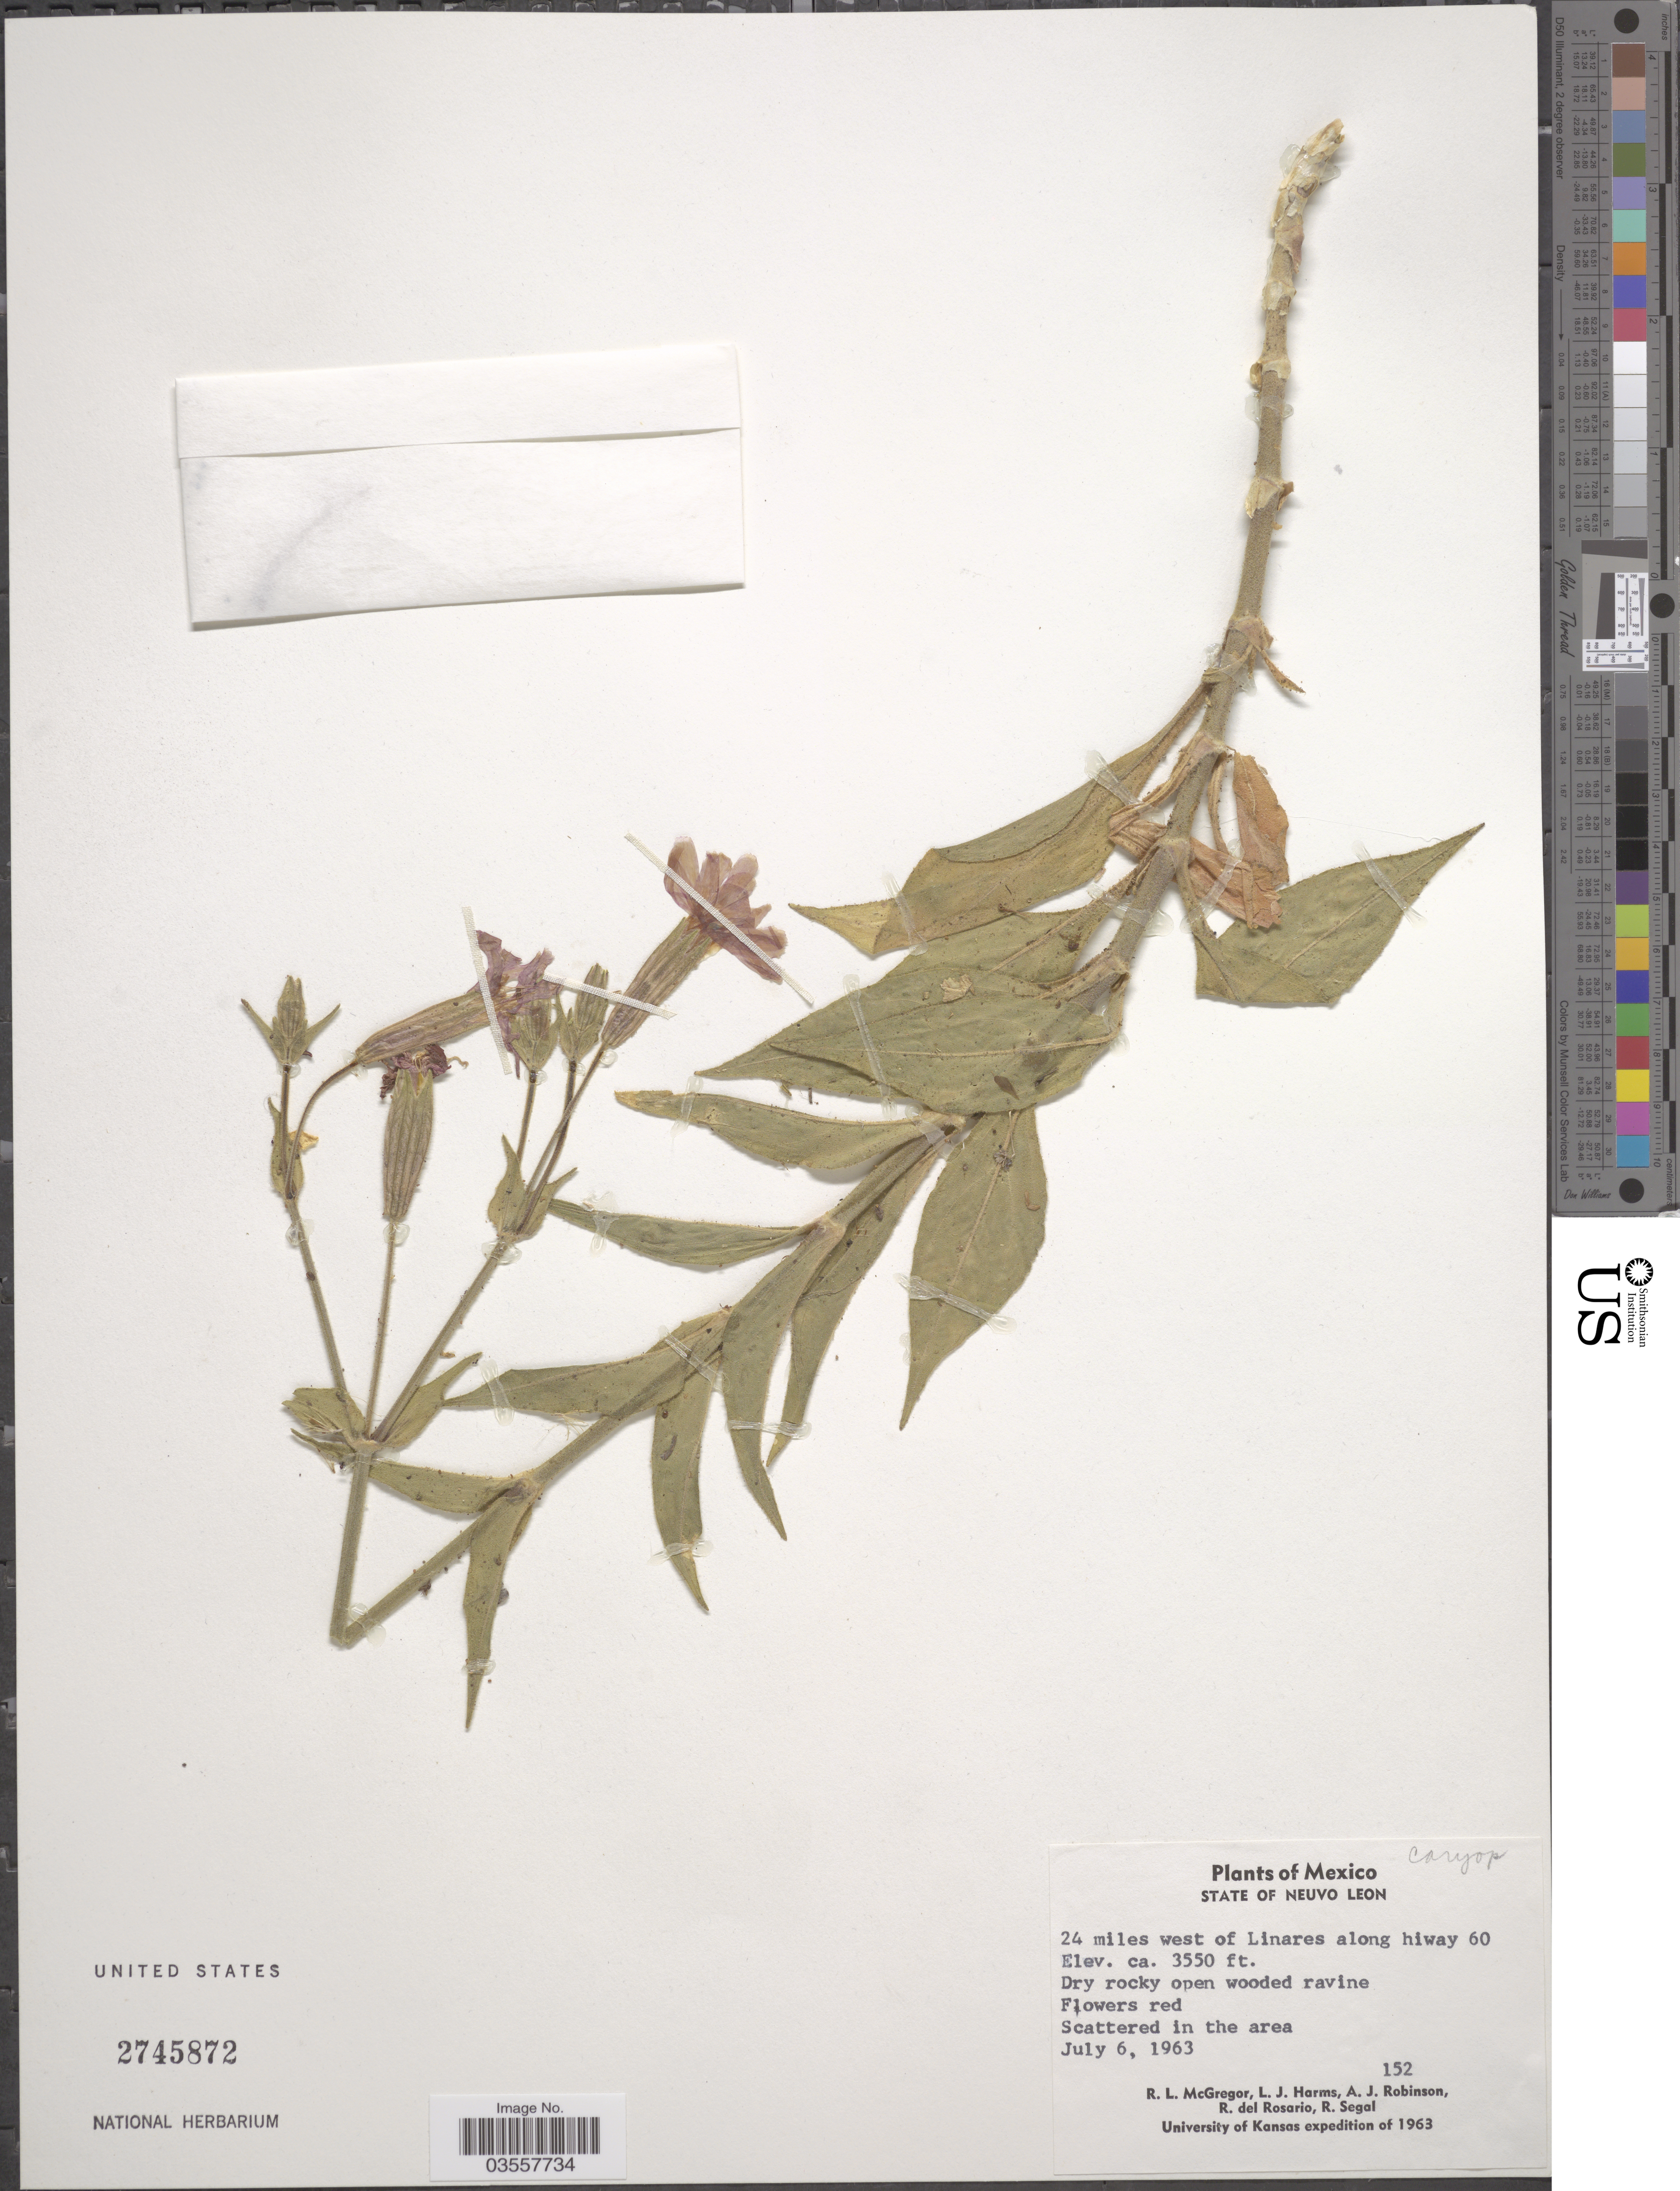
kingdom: Plantae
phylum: Tracheophyta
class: Magnoliopsida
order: Caryophyllales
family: Caryophyllaceae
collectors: R. McGregor, L. Harms, A. J. Robinson, R. del Rosario & R. Segal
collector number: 152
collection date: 1963-07-06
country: Mexico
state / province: Nuevo León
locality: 24 miles west of Linares along hiway 60.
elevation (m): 1082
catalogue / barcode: US 2745872